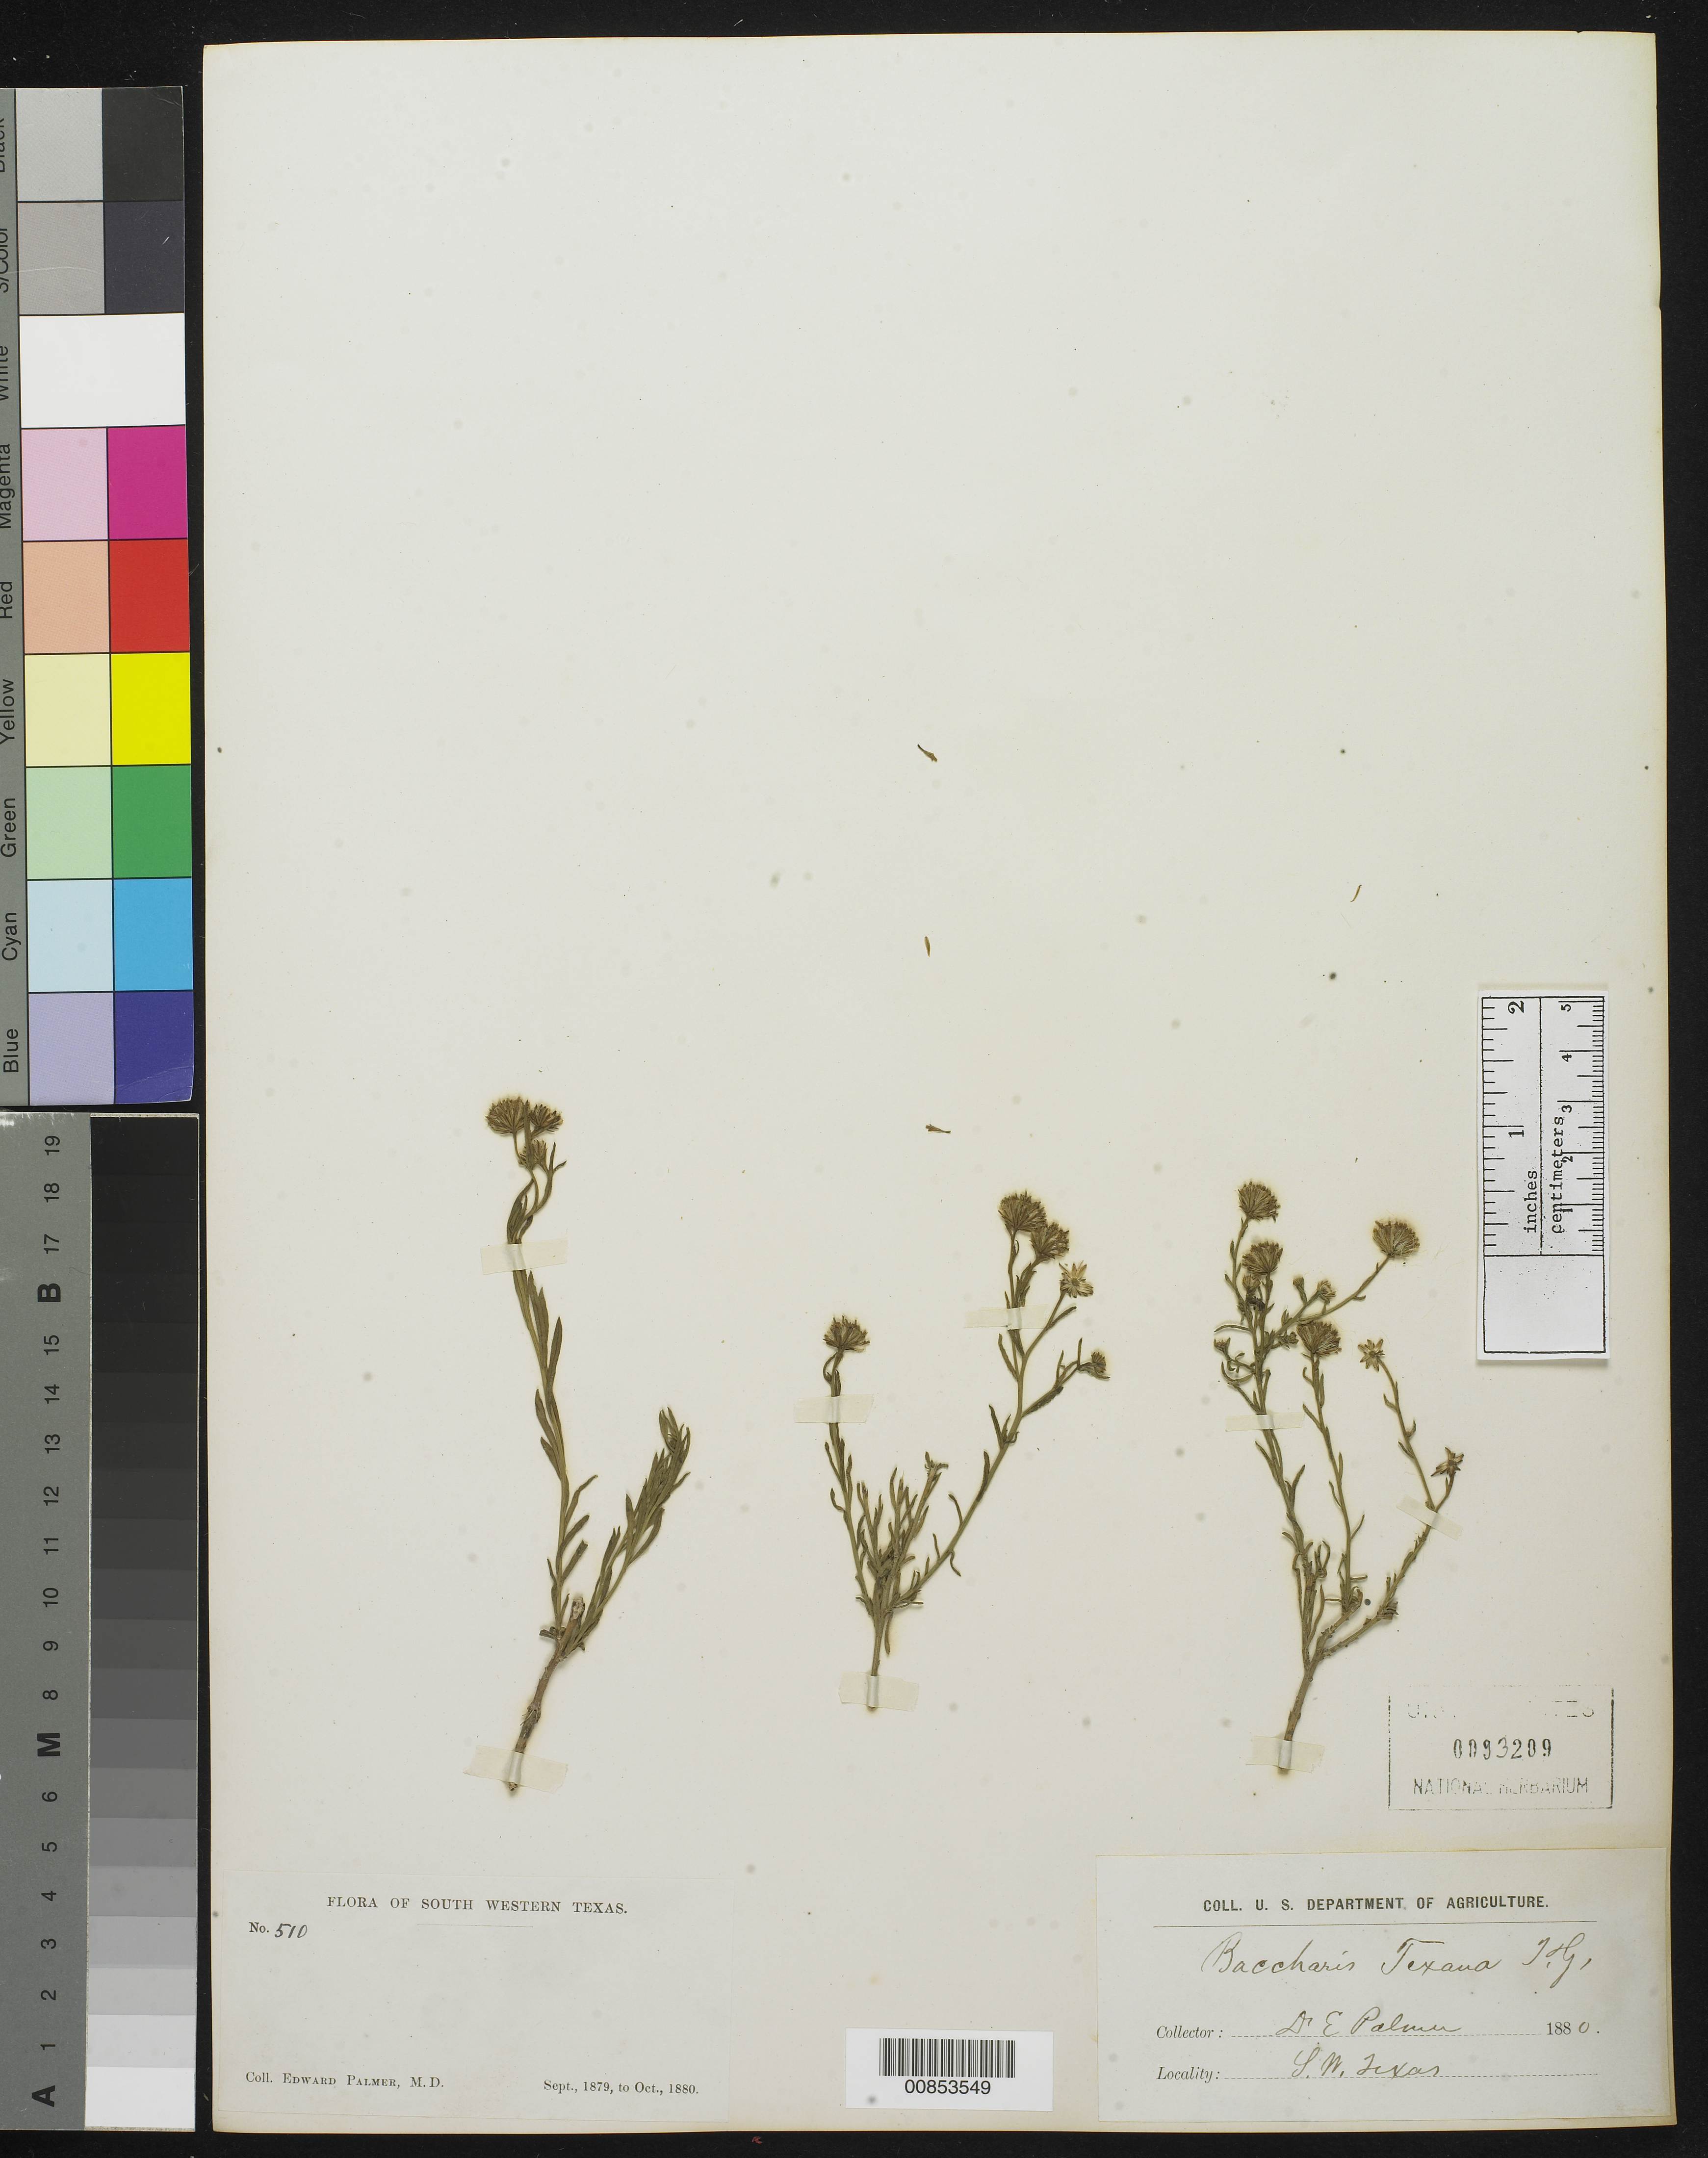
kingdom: Plantae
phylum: Tracheophyta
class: Magnoliopsida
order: Asterales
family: Asteraceae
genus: Baccharis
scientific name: Baccharis texana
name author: (Torr.) A. Gray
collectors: E. Palmer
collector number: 510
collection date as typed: Sep 1879 to -- Oct 1880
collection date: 1879-09/1880-10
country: United States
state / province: Texas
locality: South Western Texas.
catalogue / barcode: US 93209